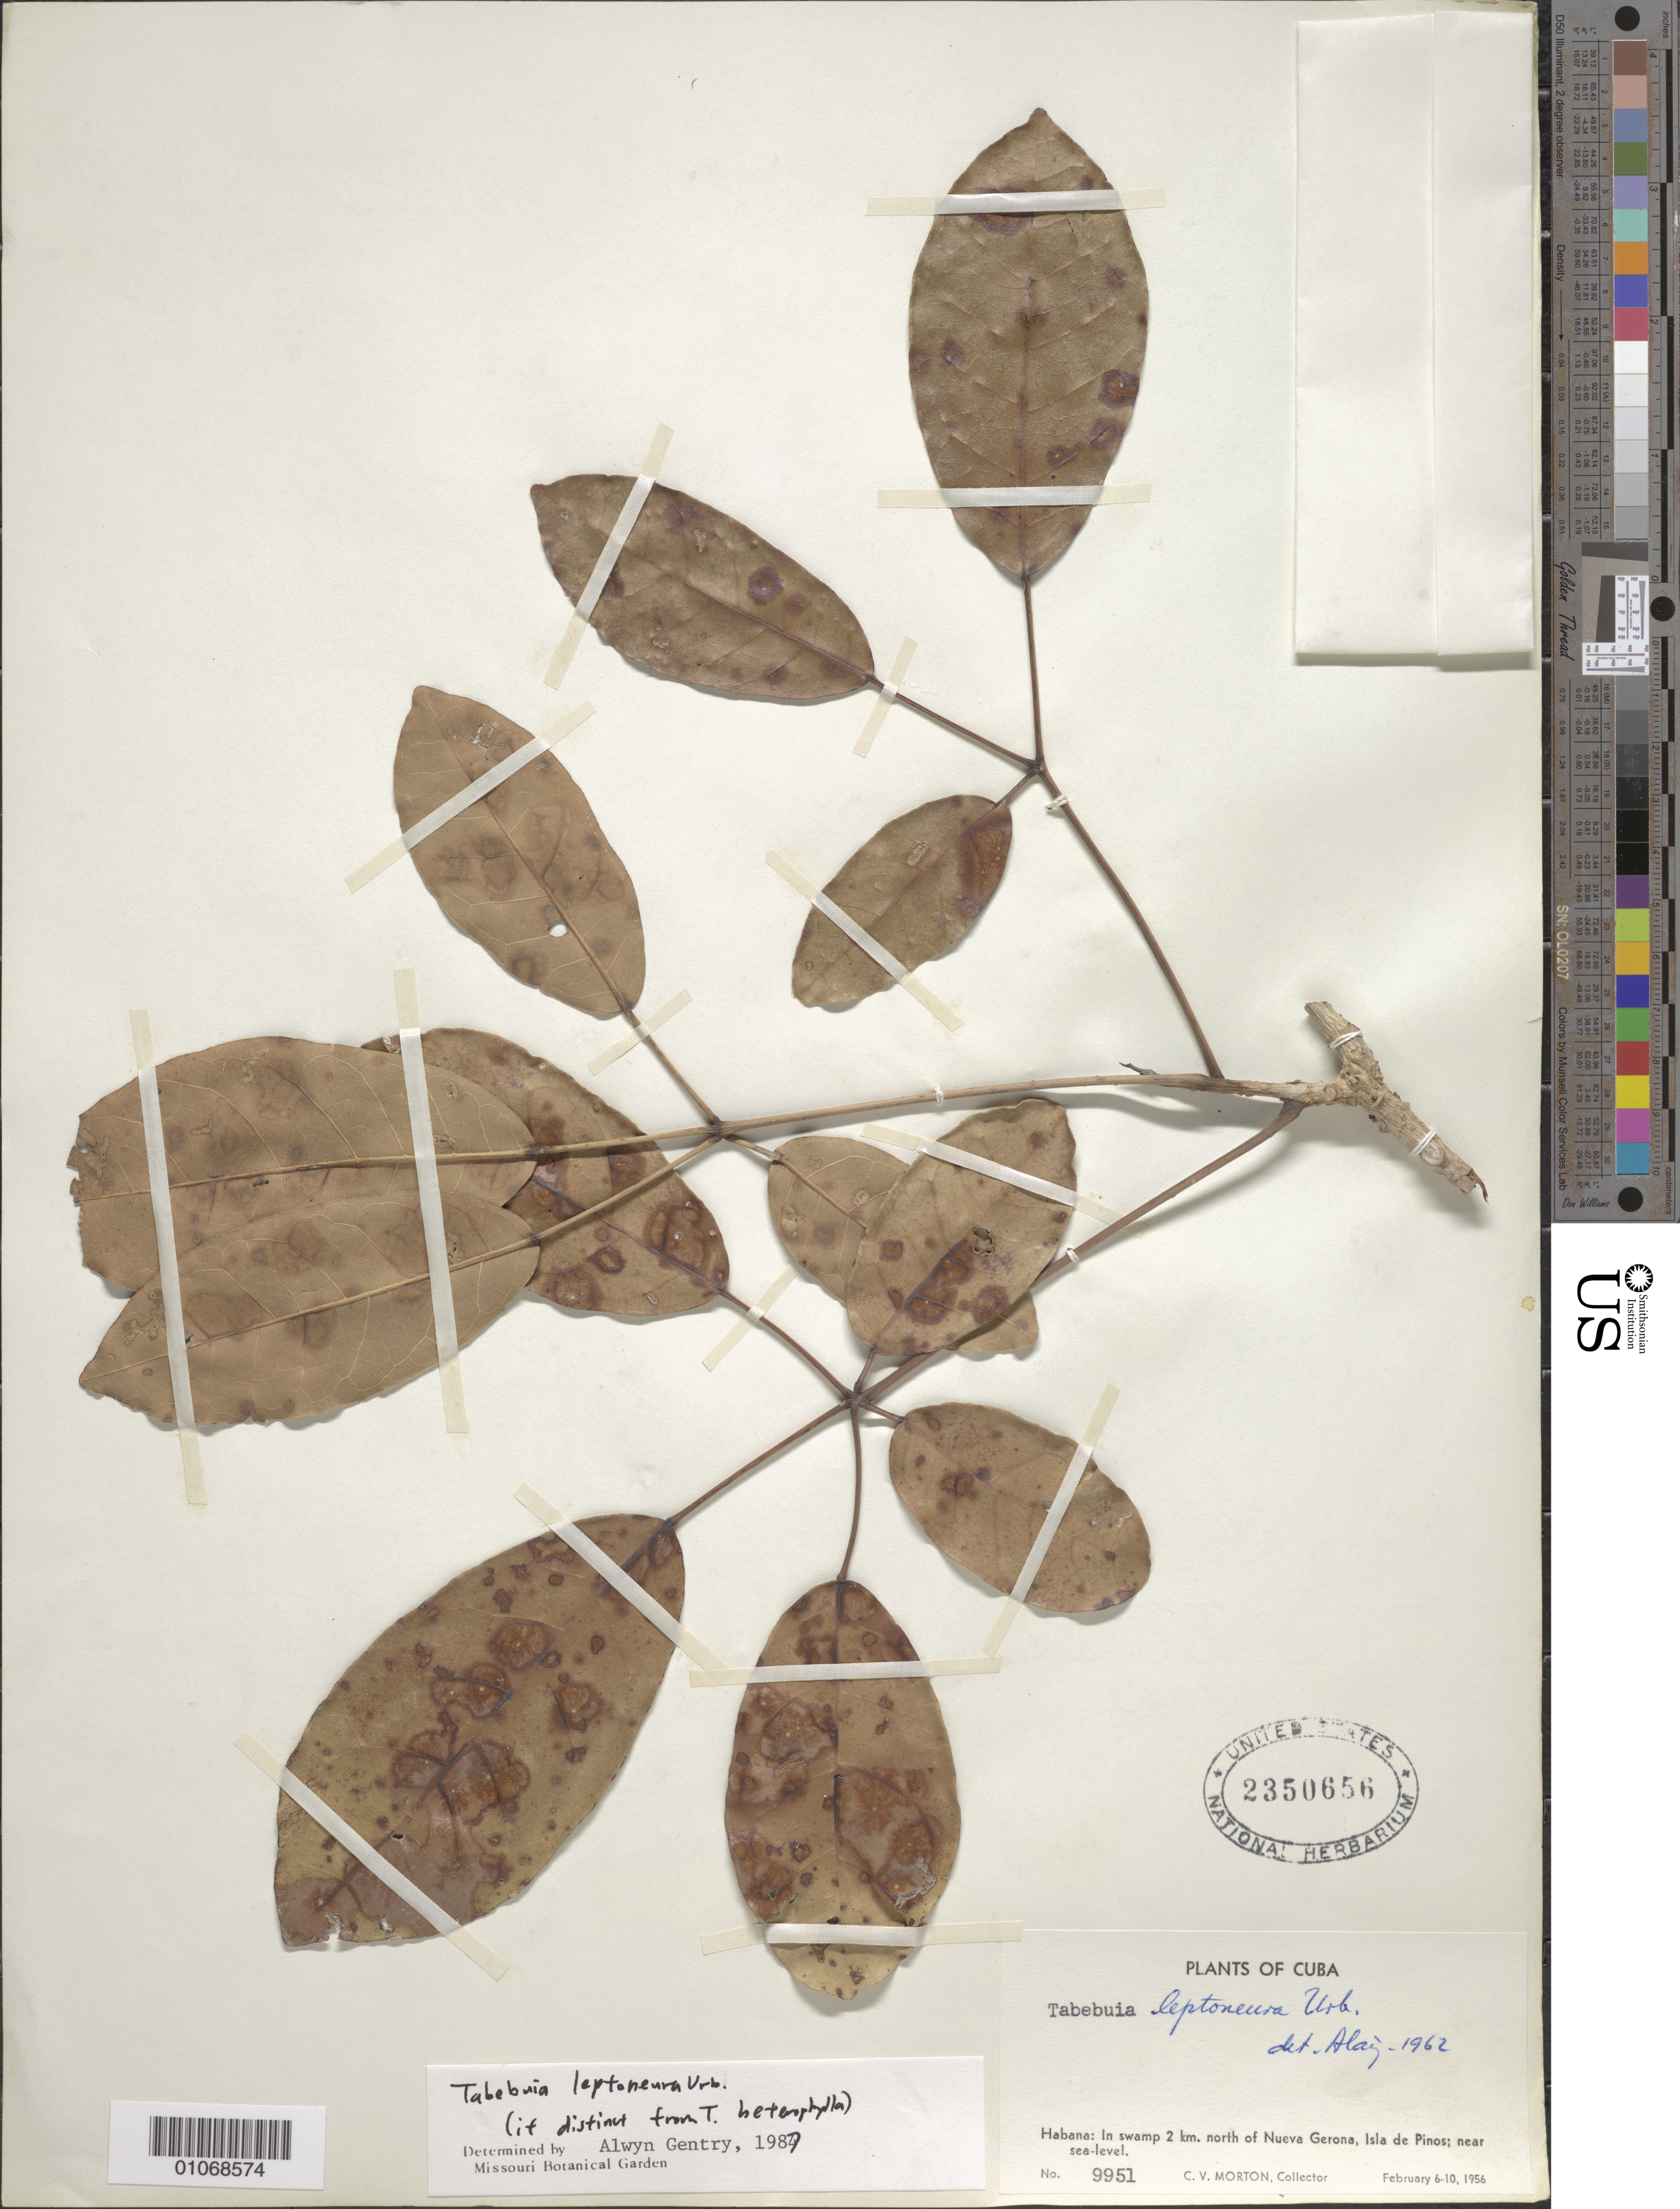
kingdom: Plantae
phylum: Tracheophyta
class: Magnoliopsida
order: Lamiales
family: Bignoniaceae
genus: Tabebuia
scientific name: Tabebuia leptoneura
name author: Urb.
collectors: C. V. Morton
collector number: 9951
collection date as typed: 06 Feb 1956 to 10 Feb 1956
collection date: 1956-02-06/1956-02-10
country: Cuba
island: Isla de la Juventud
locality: Isle of Pines, 2 km north of Nueva Gerona Near sea-level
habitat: swamp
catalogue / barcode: US 2350656